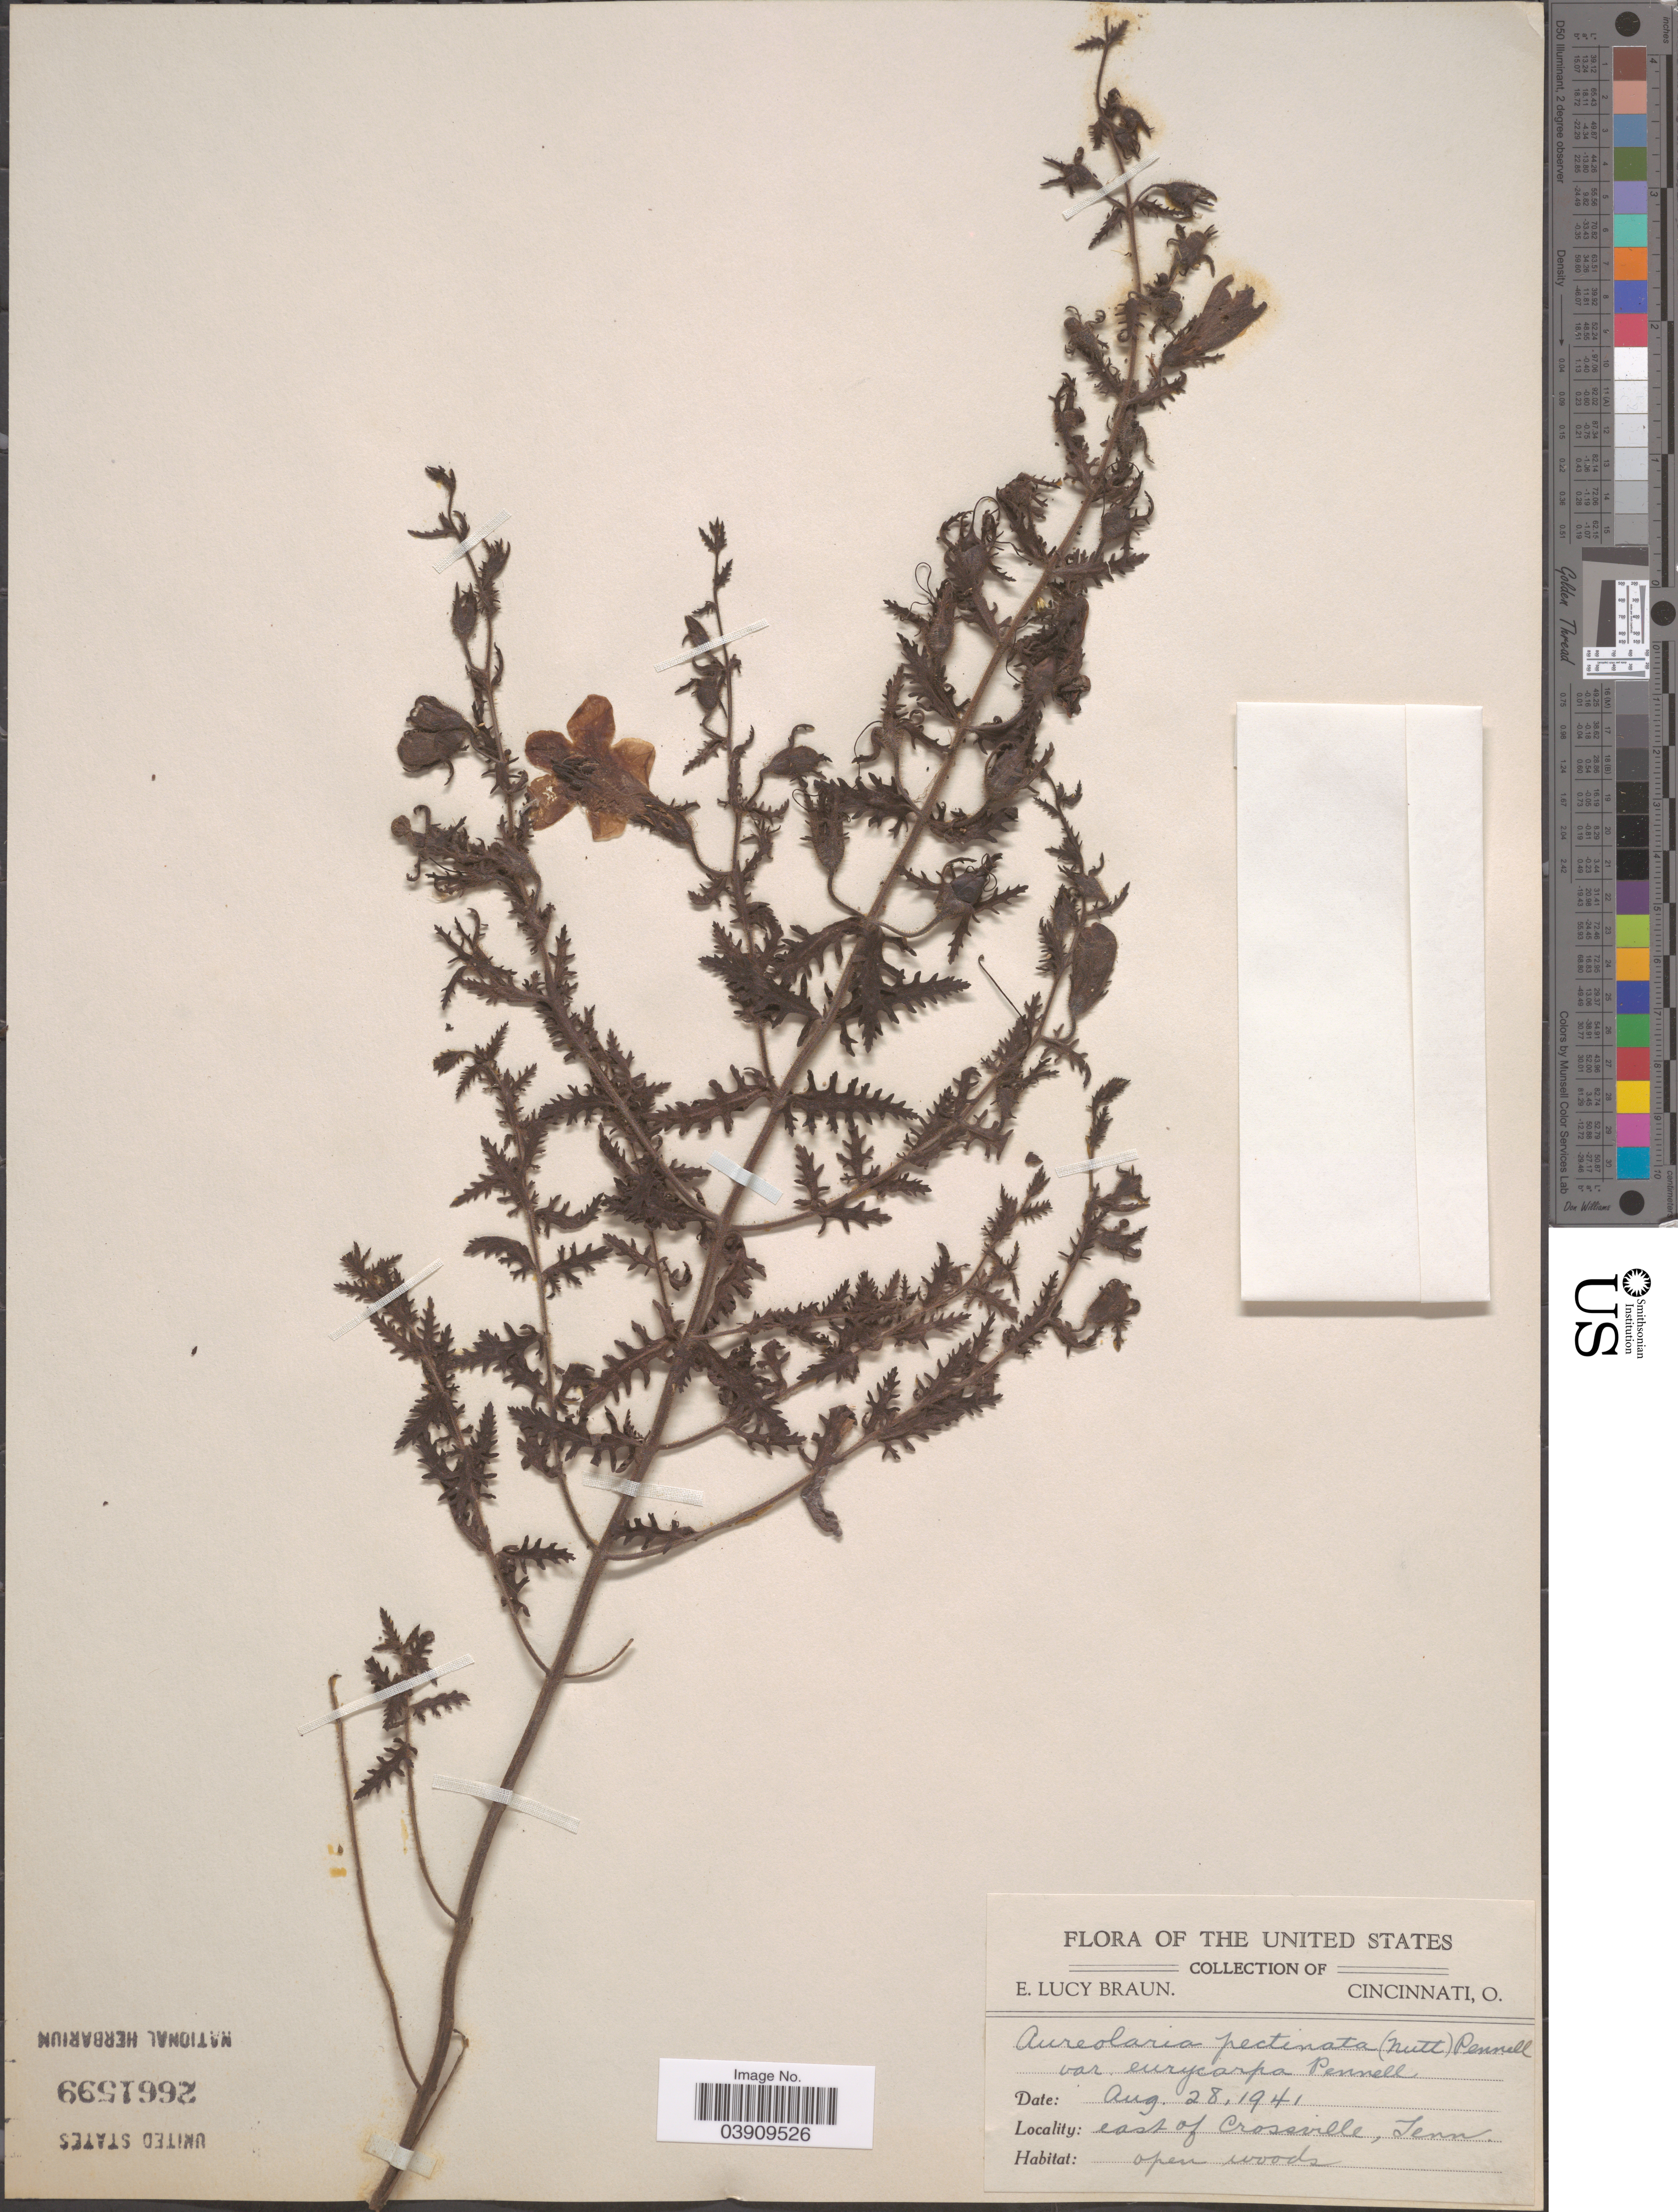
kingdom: Plantae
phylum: Tracheophyta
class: Magnoliopsida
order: Lamiales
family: Orobanchaceae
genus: Aureolaria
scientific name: Aureolaria pectinata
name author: (Nutt.) Pennell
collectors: E. L. Braun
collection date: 1941-08-28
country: United States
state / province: Tennessee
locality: East of Crossville.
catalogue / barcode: US 2661599